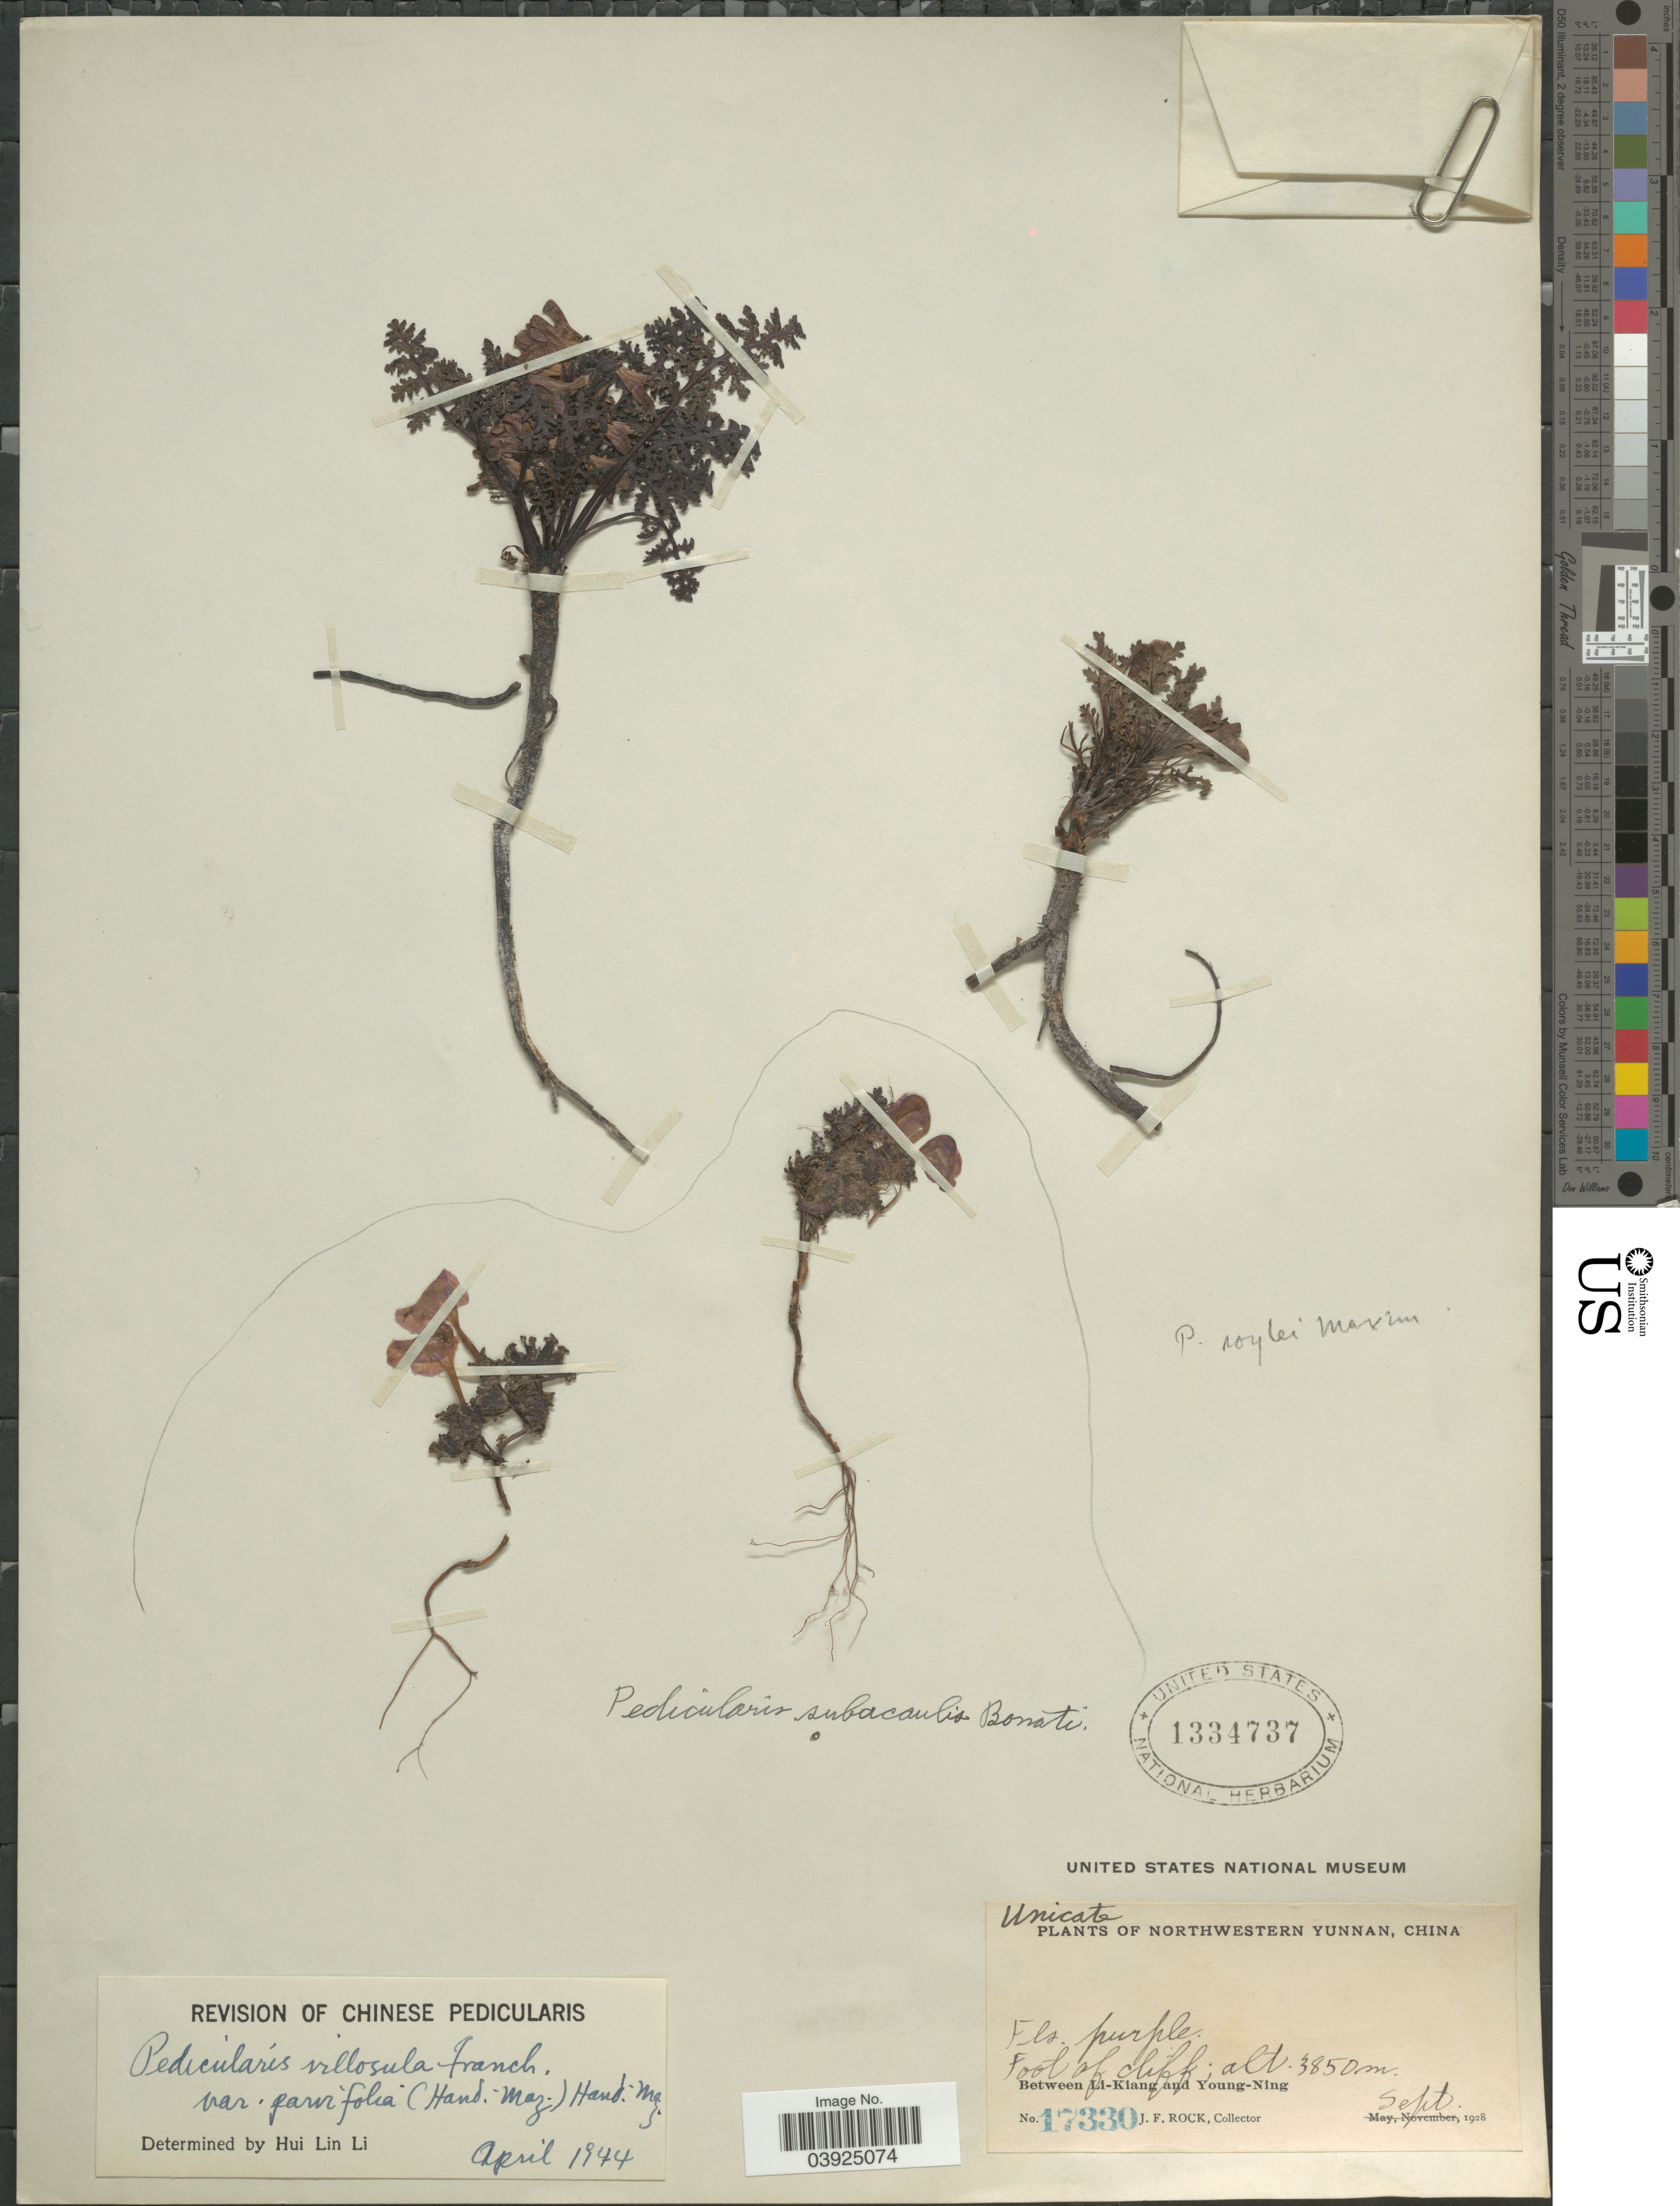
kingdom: Plantae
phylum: Tracheophyta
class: Magnoliopsida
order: Lamiales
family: Orobanchaceae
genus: Pedicularis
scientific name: Pedicularis villosula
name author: Franch. ex Hemsl.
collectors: J. Rock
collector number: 17330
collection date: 1928-09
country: China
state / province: Yunnan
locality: Northwestern Yunnan. Foot of cliff. Between Li-Kiang and Young-Ning.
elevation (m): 3850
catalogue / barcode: US 1334737